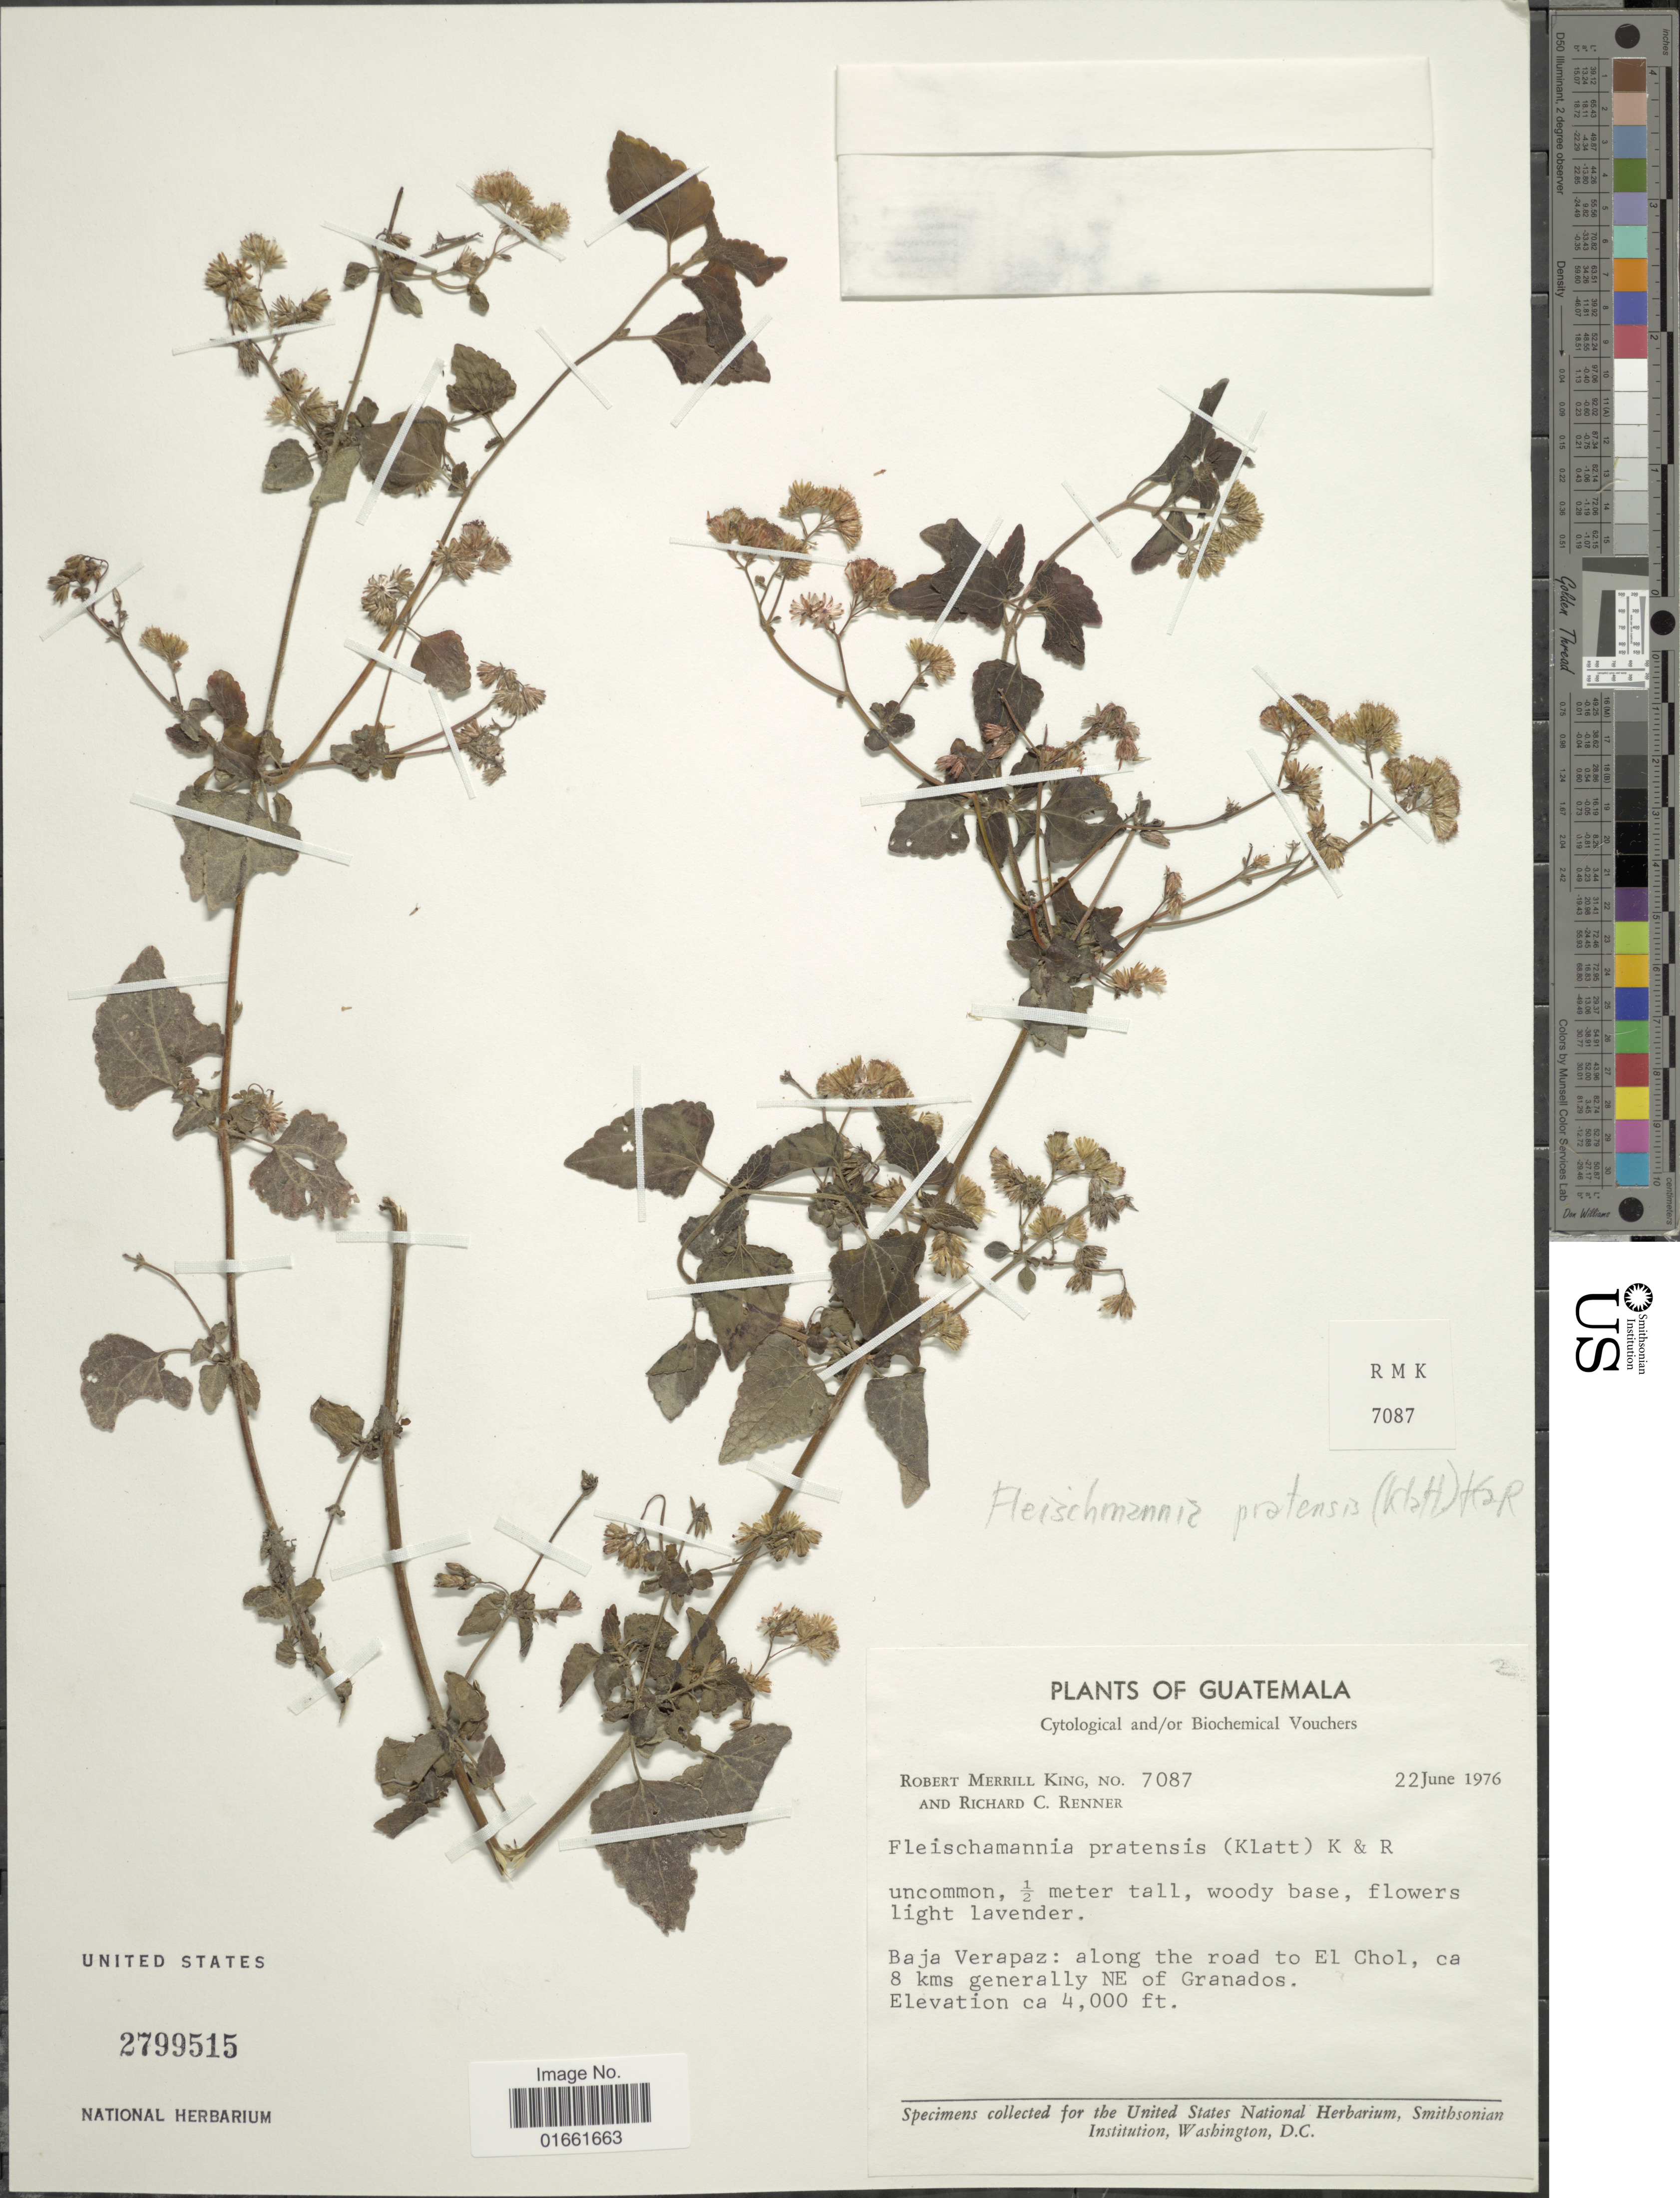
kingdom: Plantae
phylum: Tracheophyta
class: Magnoliopsida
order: Asterales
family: Asteraceae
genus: Fleischmannia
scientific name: Fleischmannia pratensis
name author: (Klatt) R.M. King & H. Rob.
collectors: R. M. King & R. C. Renner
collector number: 7087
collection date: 1976-06-22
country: Guatemala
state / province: Baja Verapaz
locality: Along the road to El Chol, ca 8 kms generally NE of Granados.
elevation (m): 1219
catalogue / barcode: US 2799515